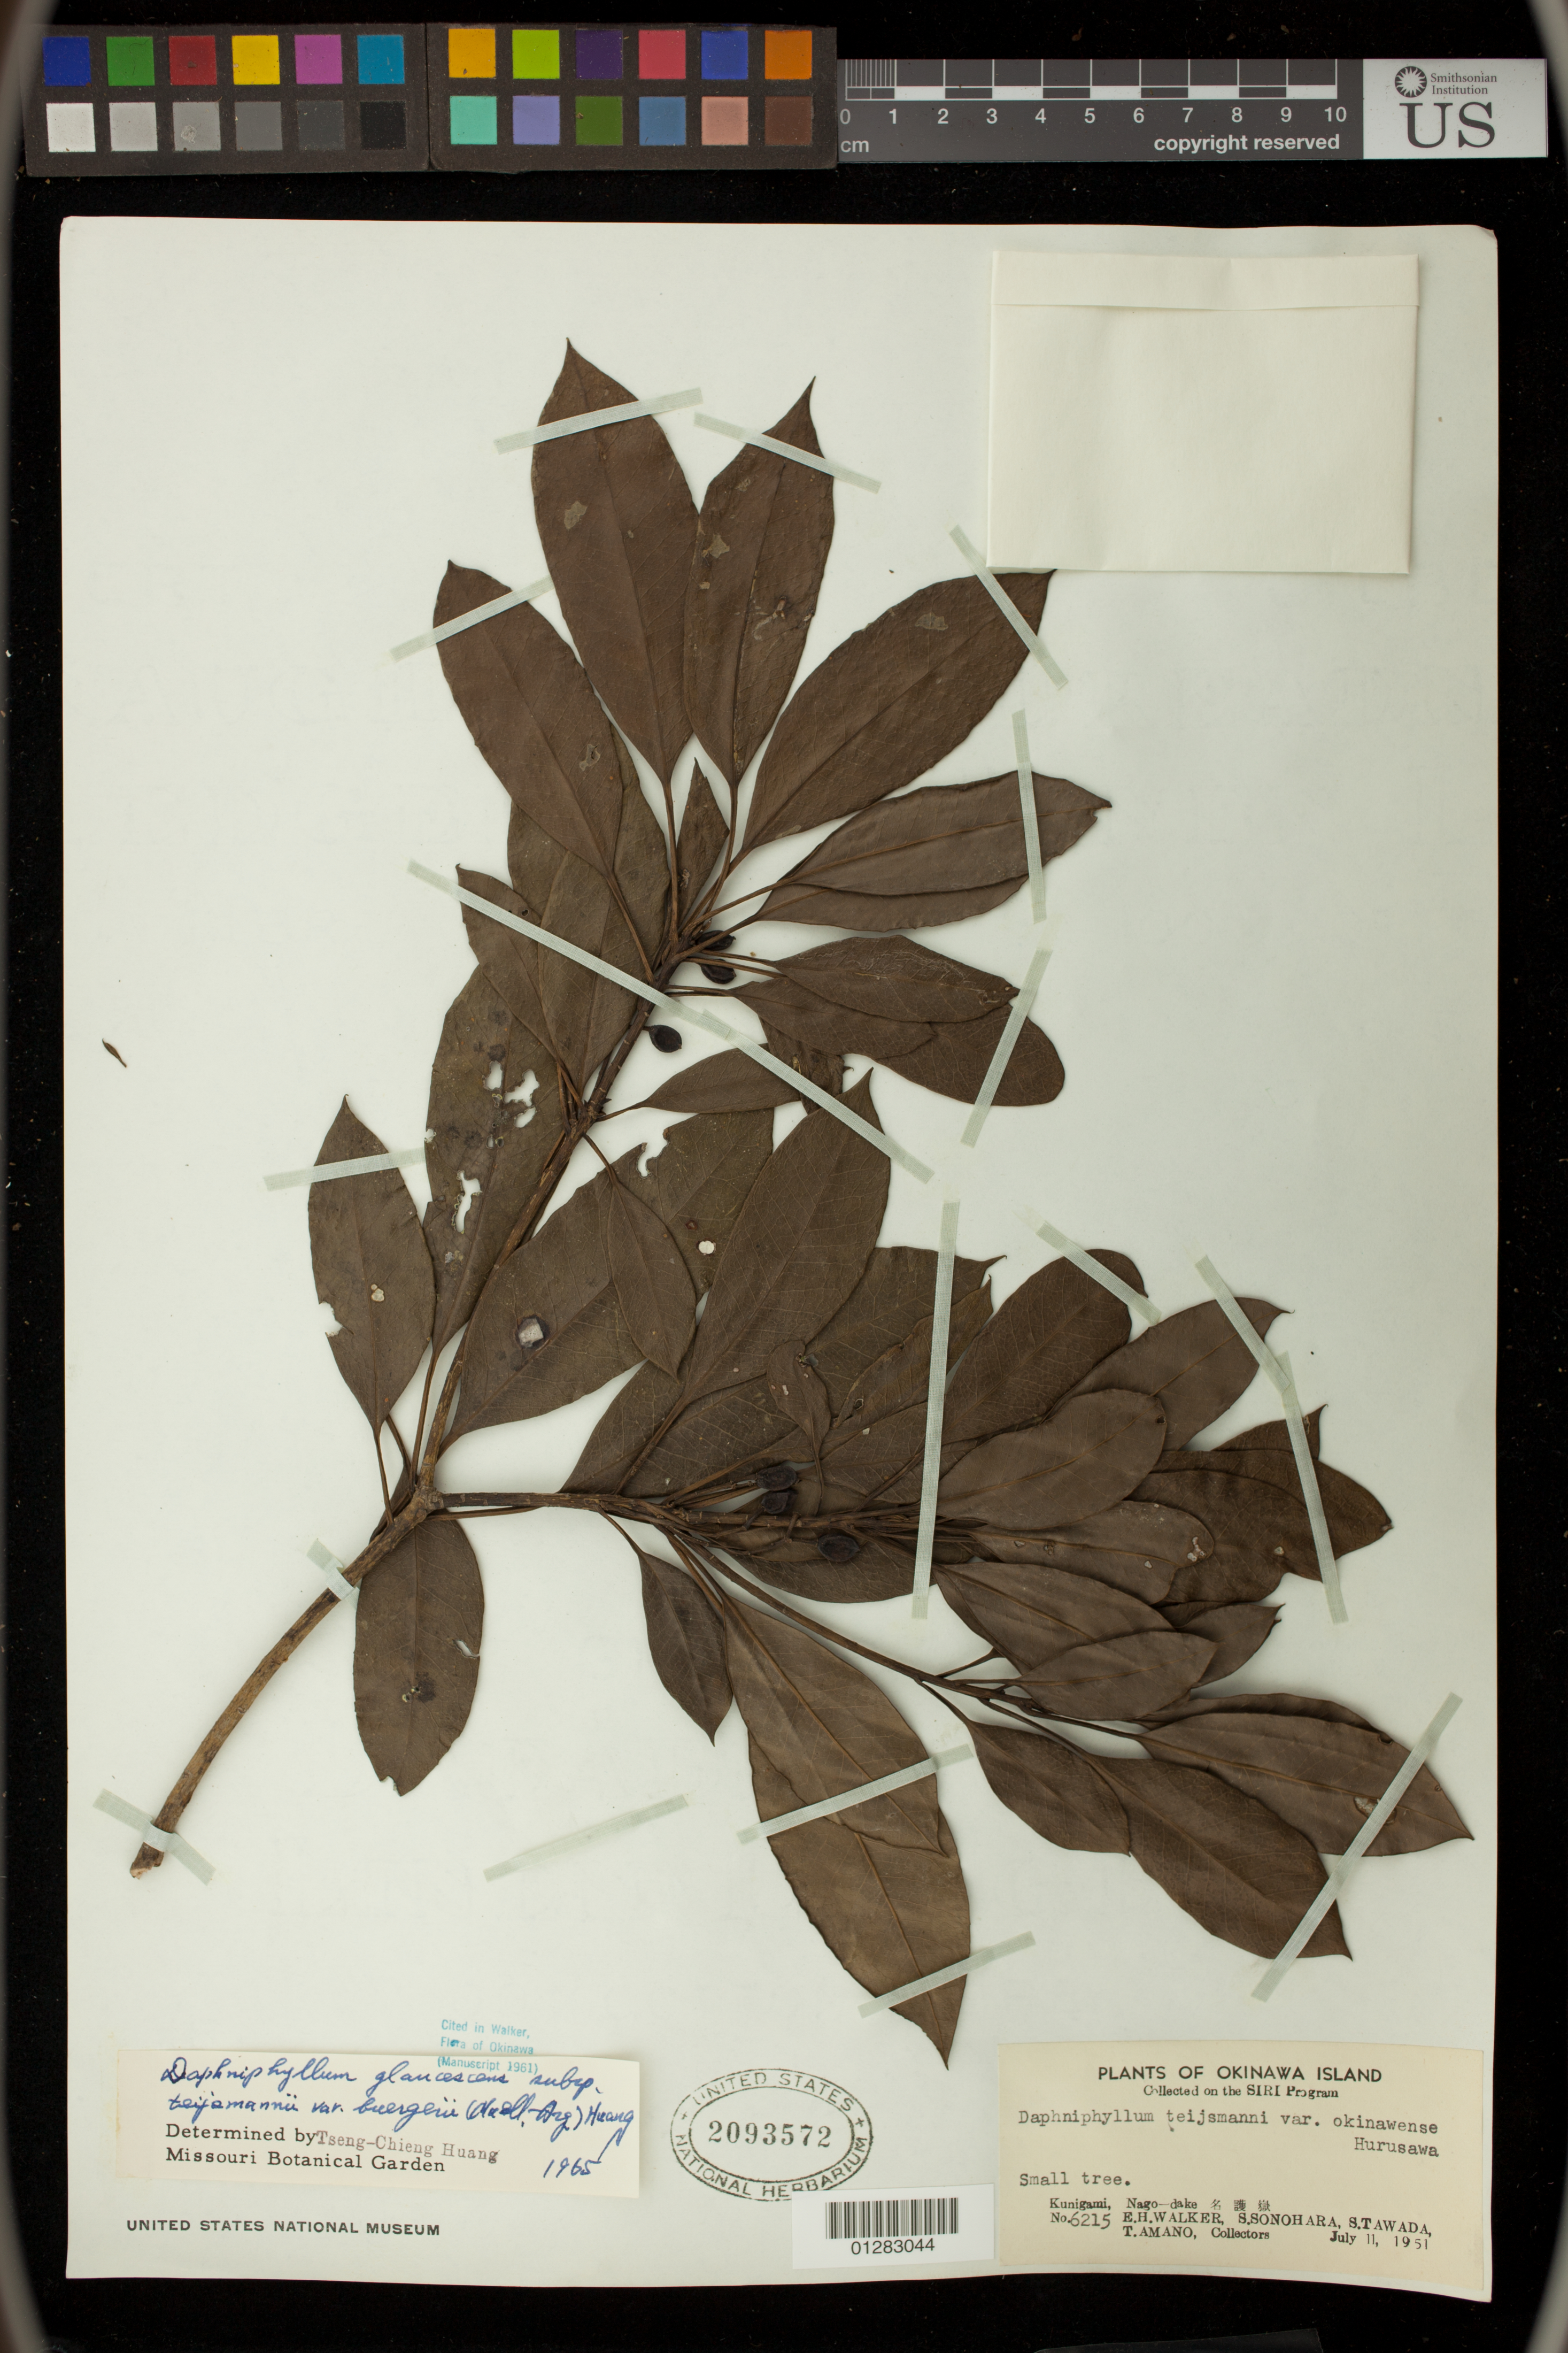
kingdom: Plantae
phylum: Tracheophyta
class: Magnoliopsida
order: Saxifragales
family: Daphniphyllaceae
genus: Daphniphyllum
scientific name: Daphniphyllum glaucescens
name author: Blume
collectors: E. H. Walker, S. Sonohara, S. Tawada & T. Amano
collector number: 6215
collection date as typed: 11 Jul 1951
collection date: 1951-07-11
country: Japan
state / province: Okinawa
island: Ryukyu Is.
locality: Kunigami, nago-dake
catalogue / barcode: US 2093572